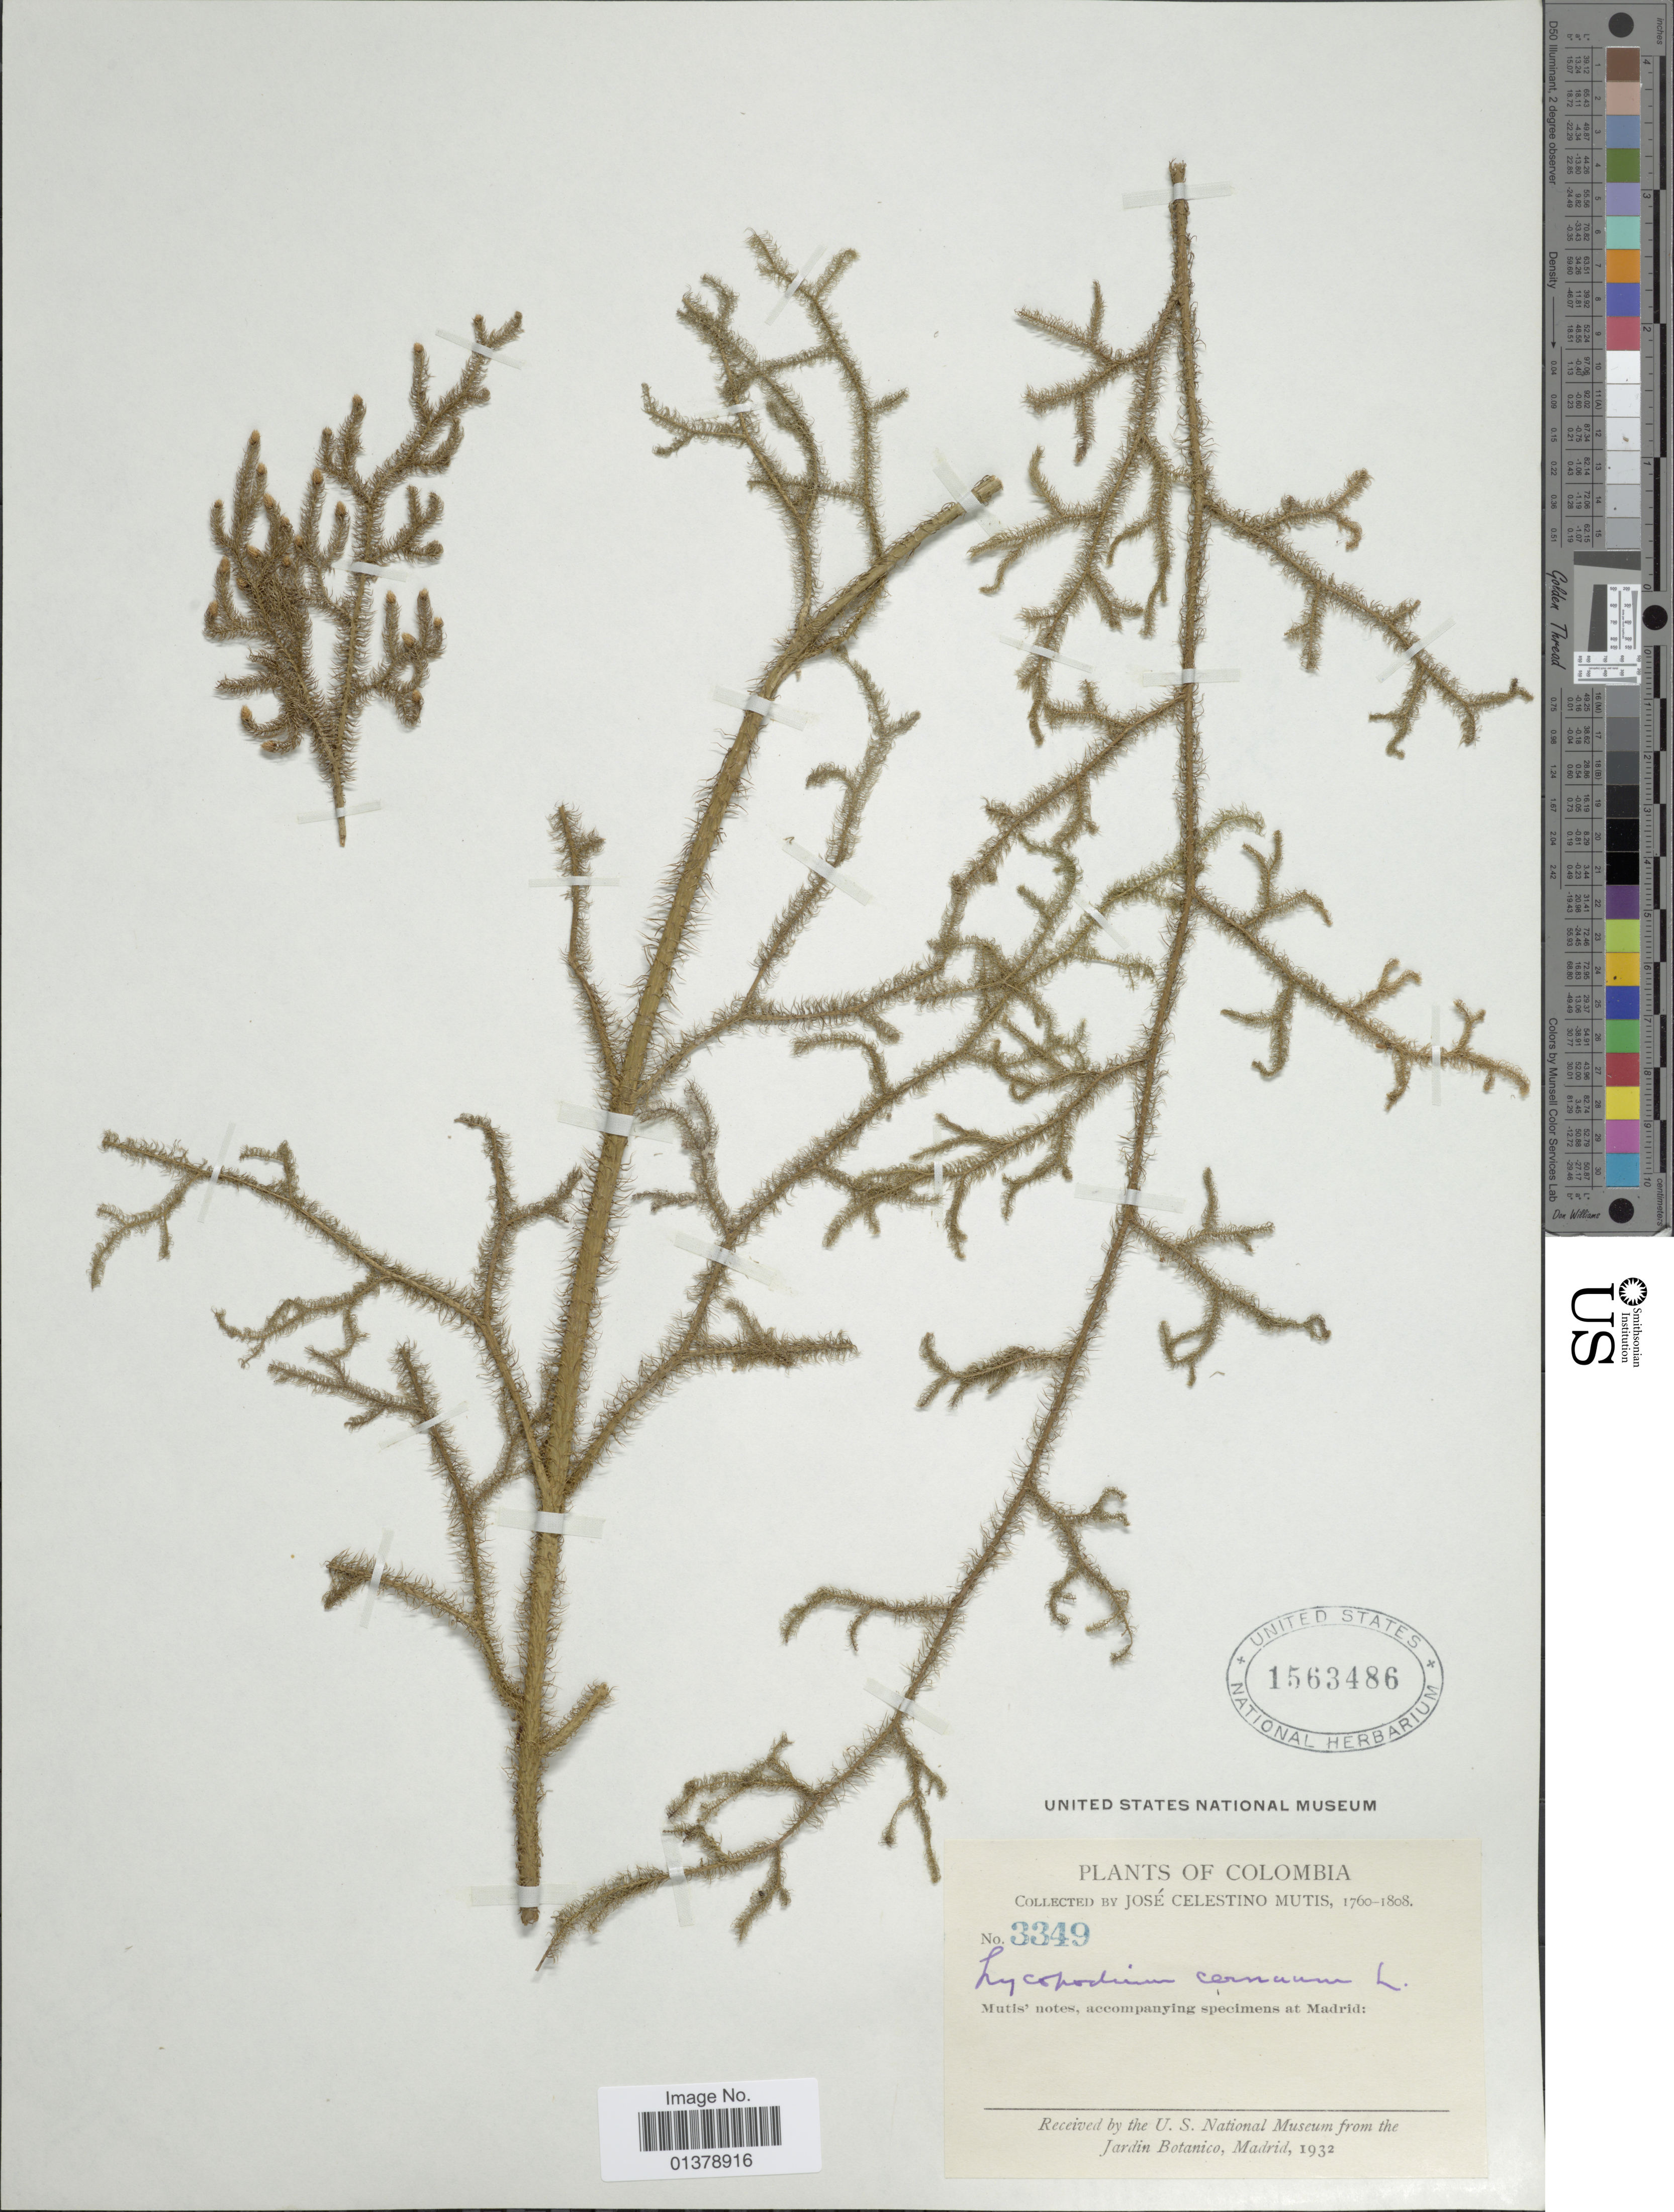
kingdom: Plantae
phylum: Tracheophyta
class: Lycopodiopsida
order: Lycopodiales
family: Lycopodiaceae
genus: Palhinhaea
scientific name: Palhinhaea cernua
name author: (L.) Vasc. & Franco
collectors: J. C. B. Mutis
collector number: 3349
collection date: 1760/1808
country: Colombia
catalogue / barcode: US 1563486